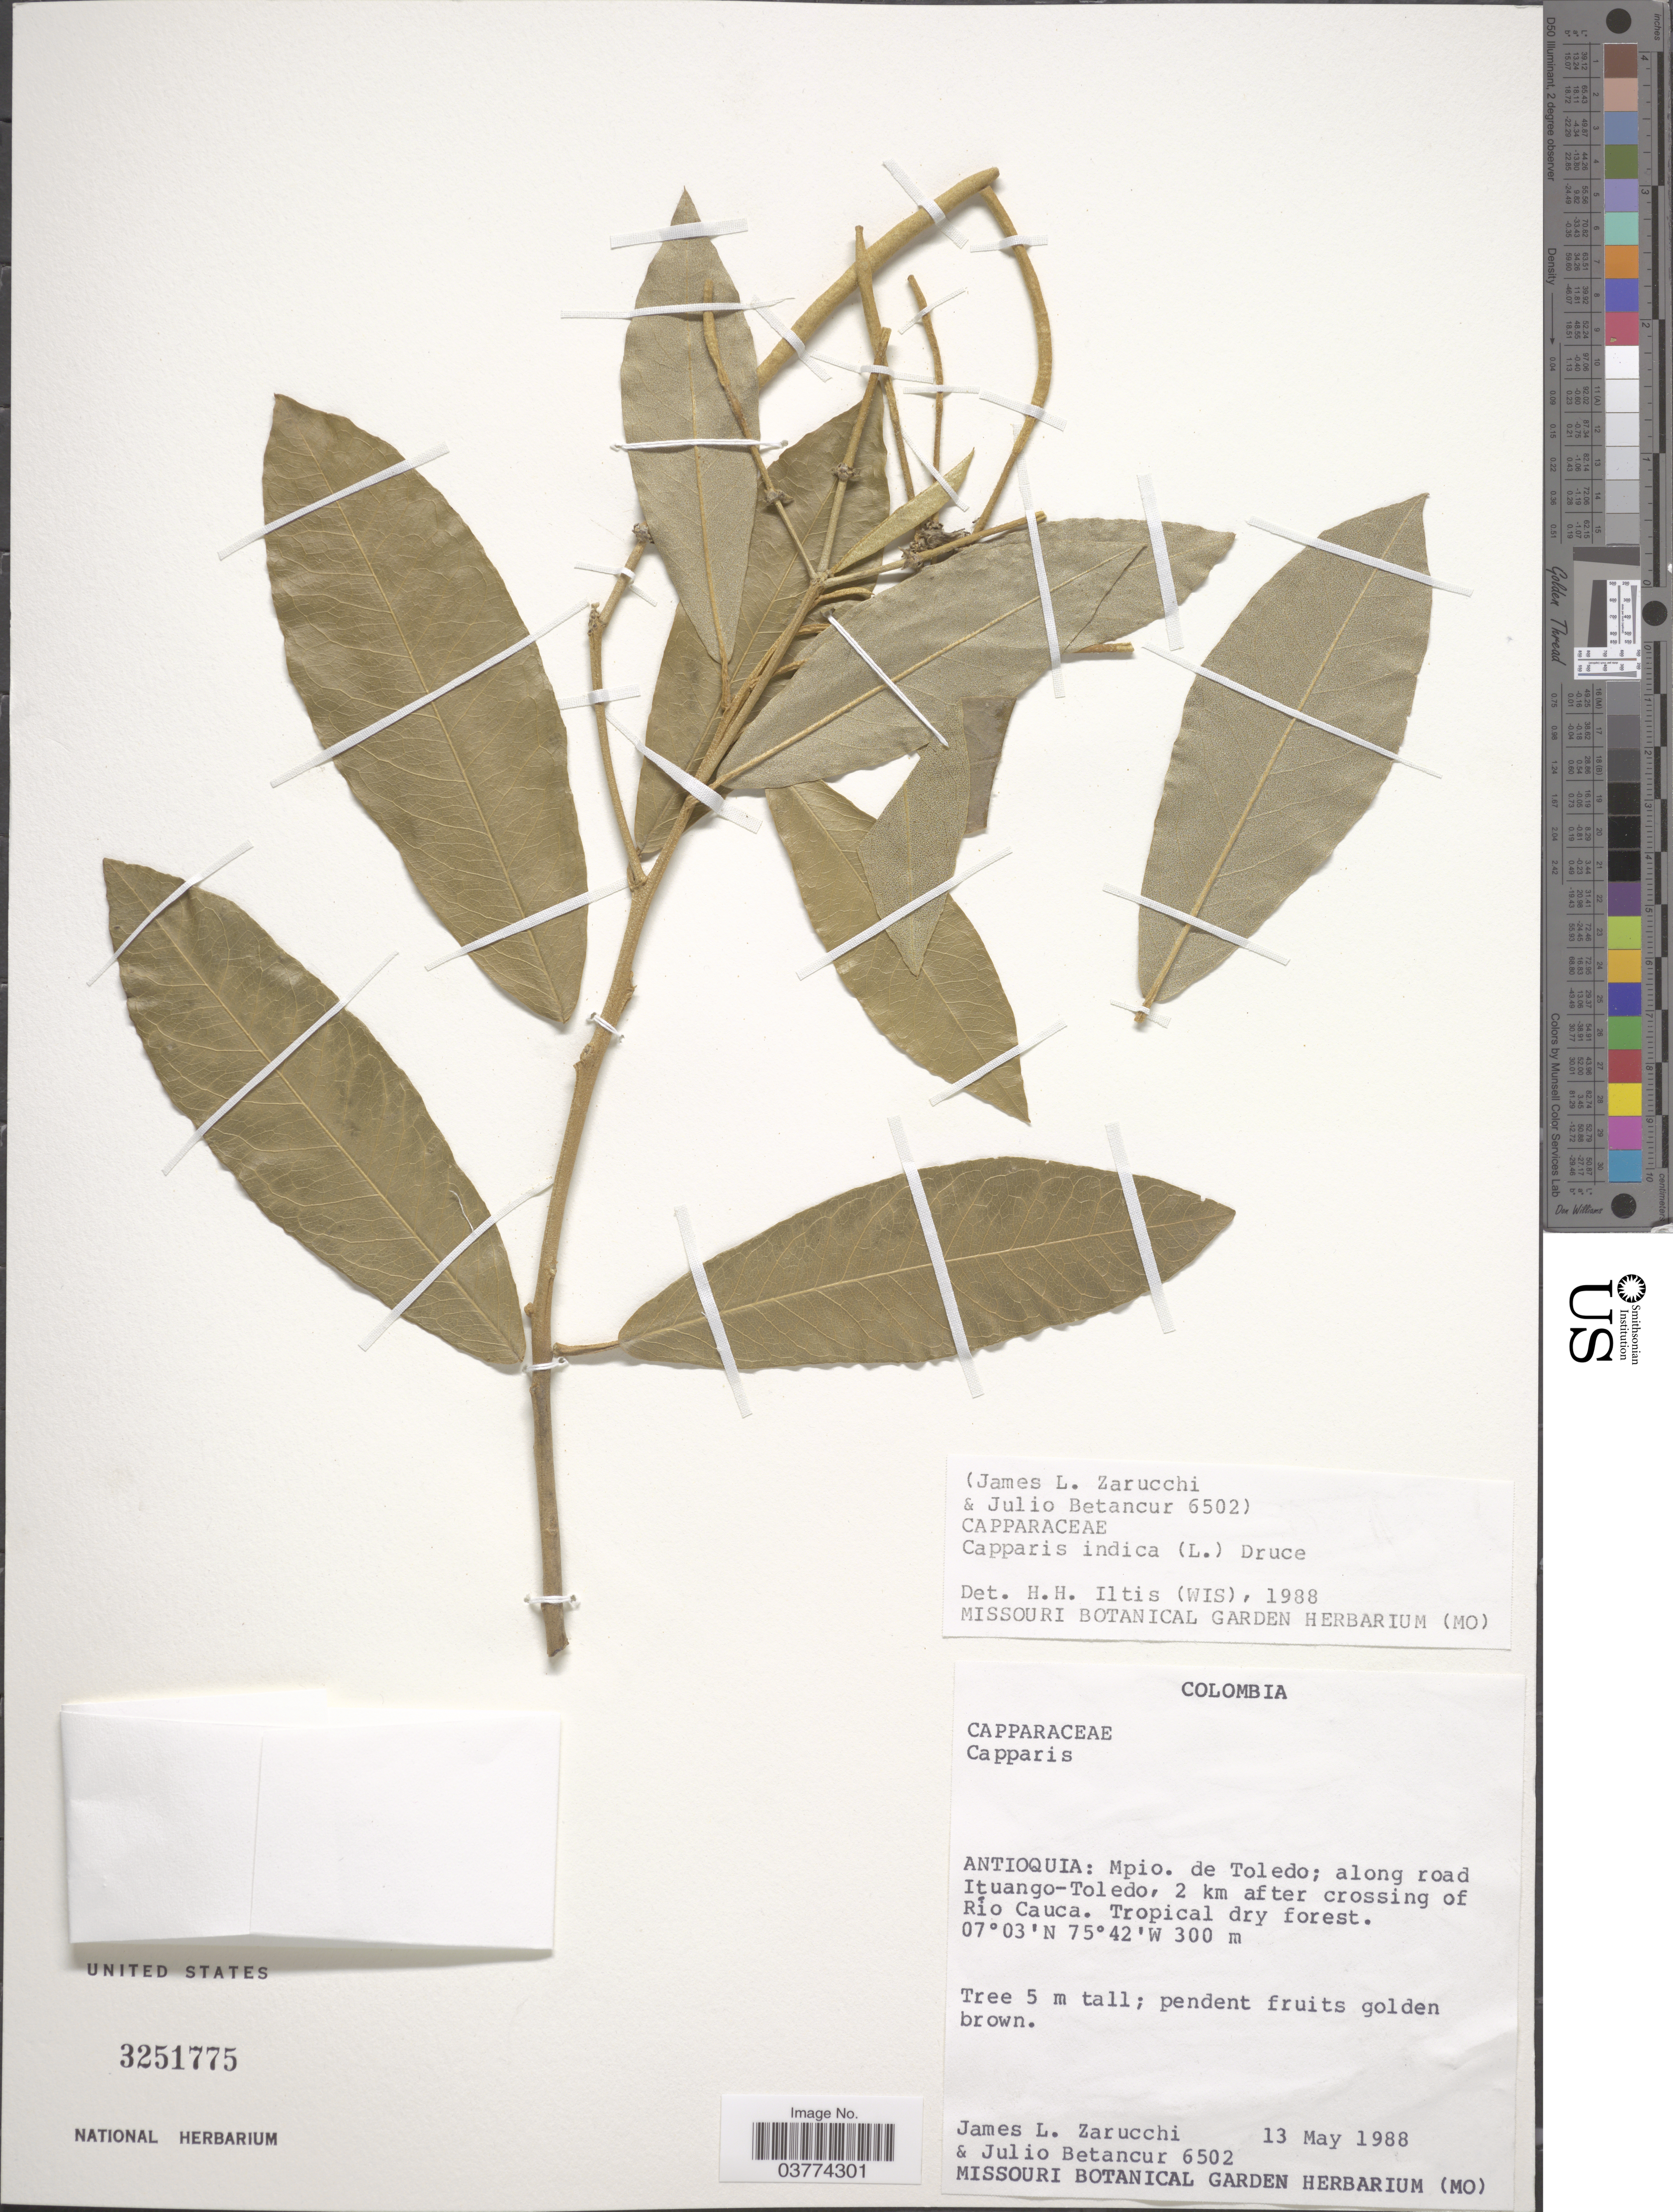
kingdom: Plantae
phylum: Tracheophyta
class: Magnoliopsida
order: Brassicales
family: Capparaceae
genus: Quadrella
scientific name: Quadrella indica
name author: (L.) Iltis & Cornejo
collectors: J. L. Zarucchi & J. Betancur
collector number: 6502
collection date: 1988-05-13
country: Colombia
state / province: Antioquia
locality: Mpio. de Toledo; along road Ituango-Toledo, 2 km after crossing of Río Cauca.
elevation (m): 300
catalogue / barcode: US 3251775